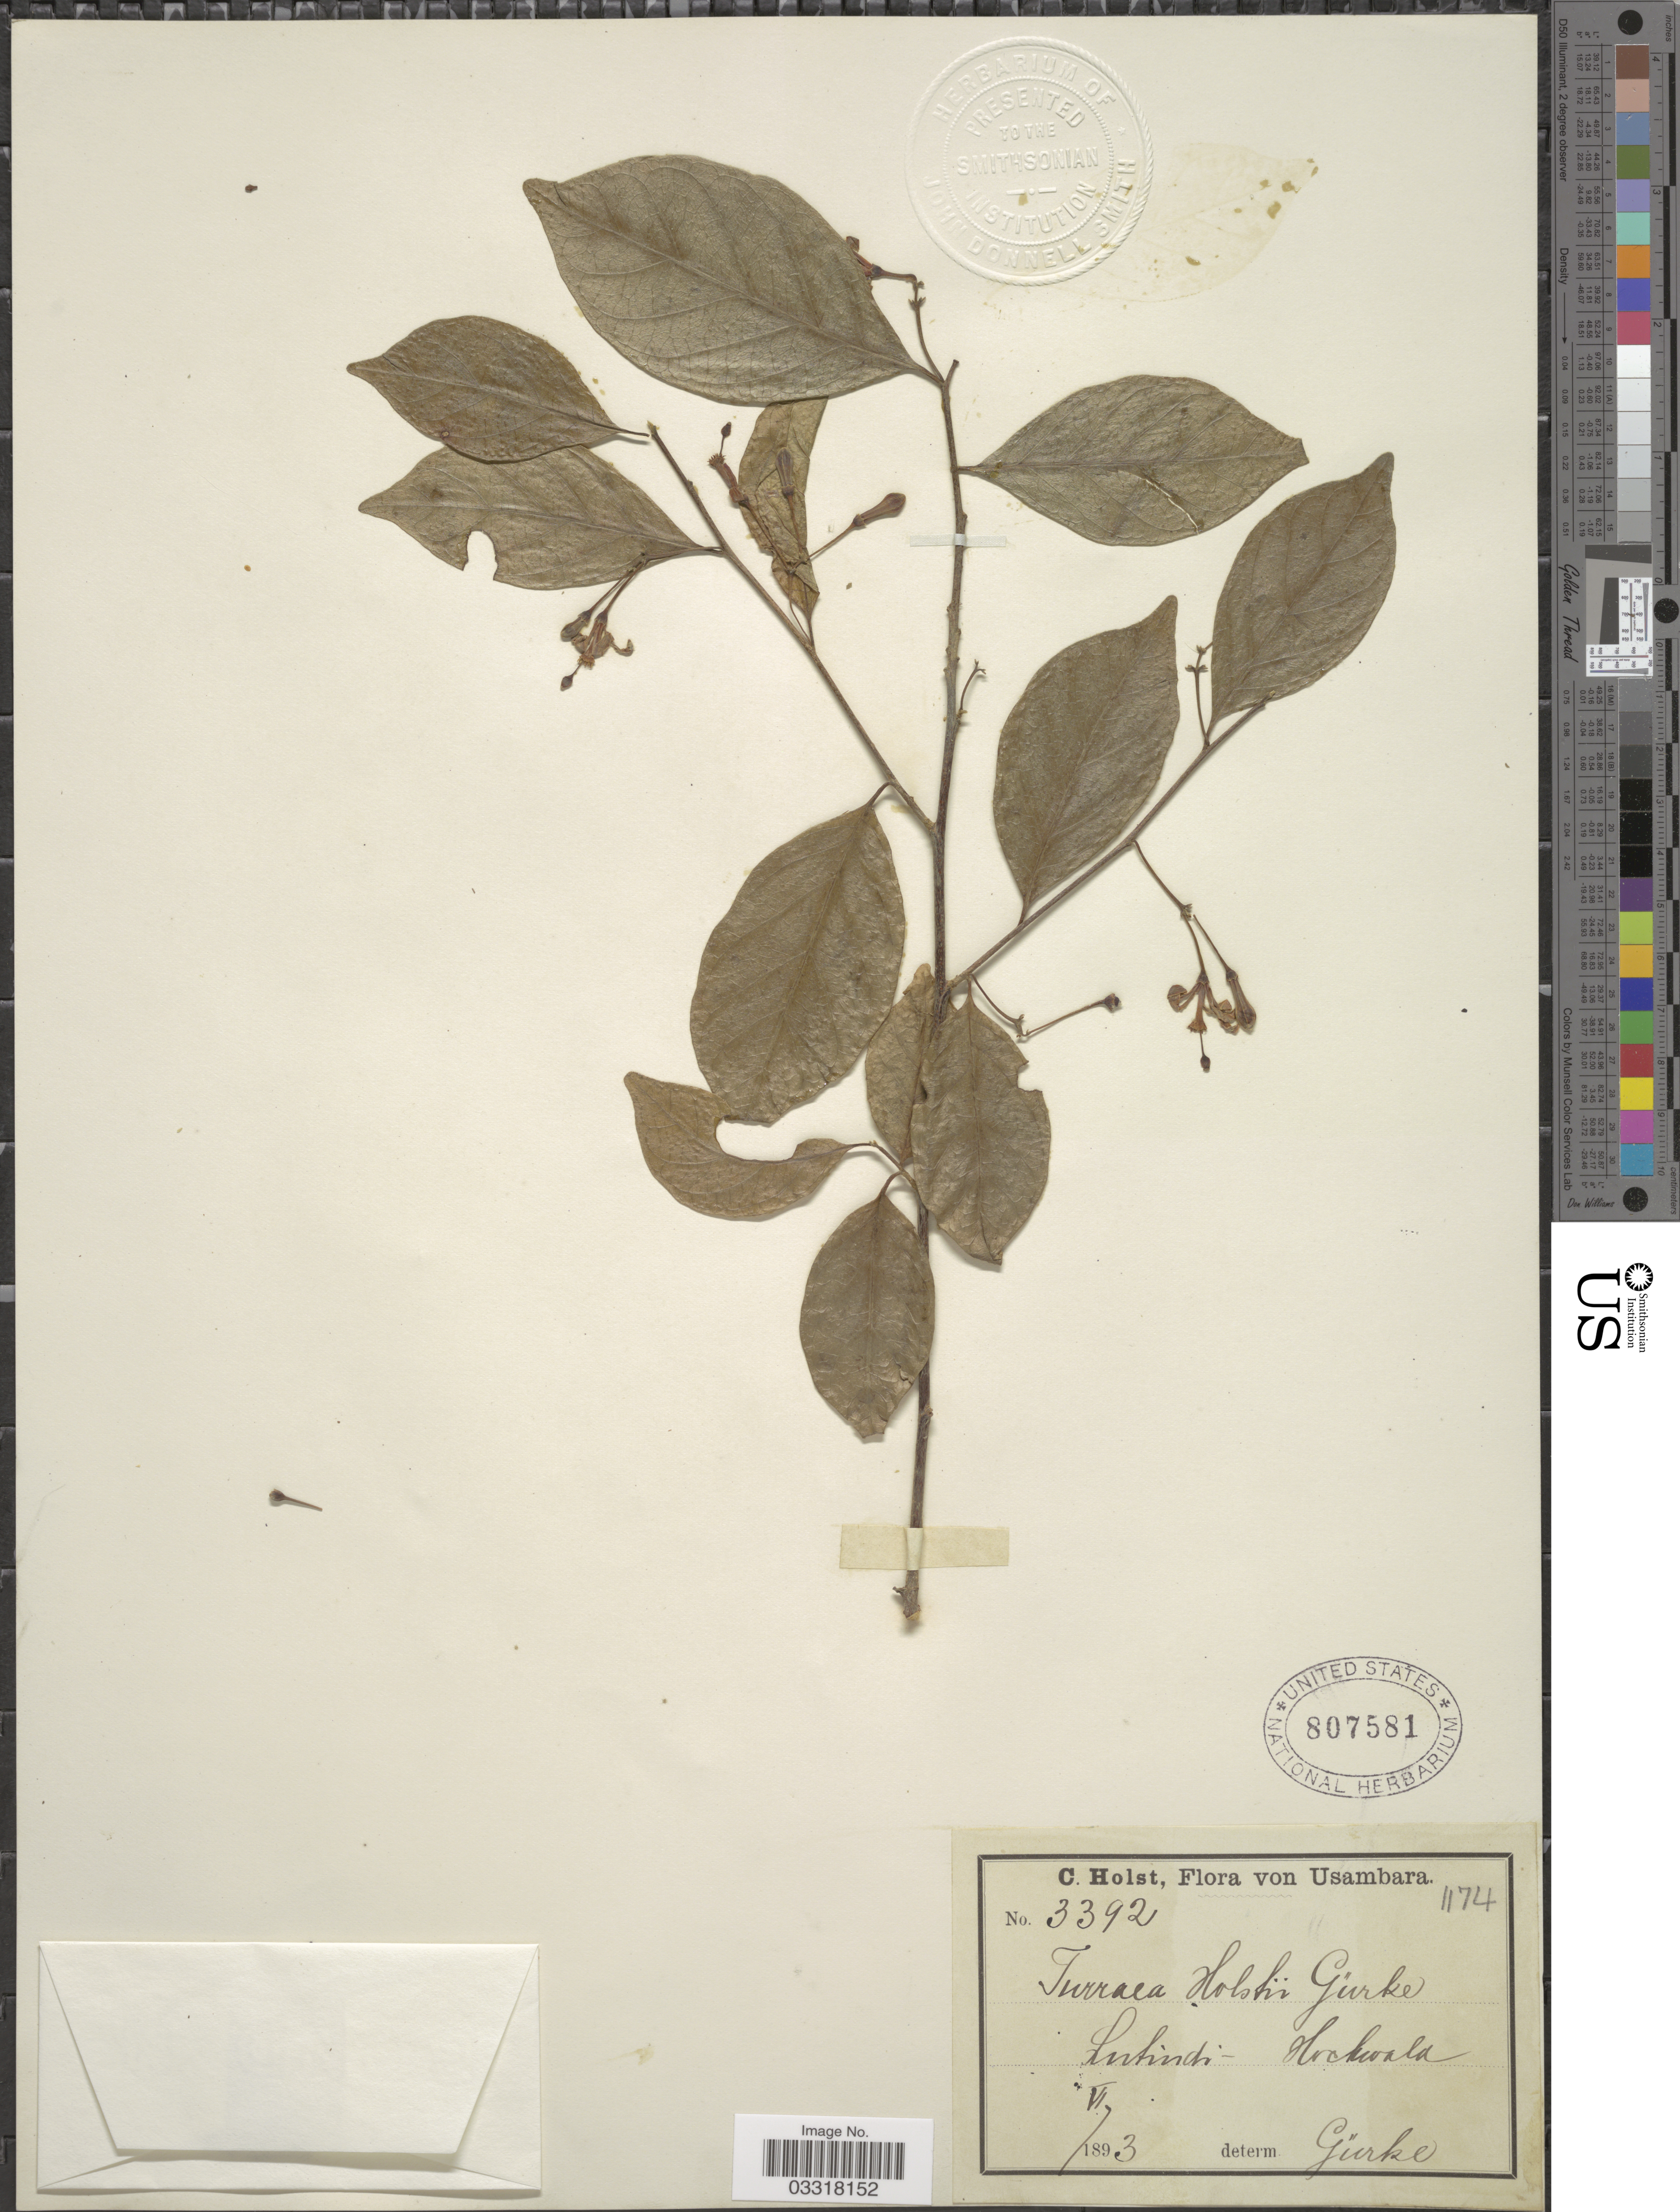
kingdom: Plantae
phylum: Tracheophyta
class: Magnoliopsida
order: Sapindales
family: Meliaceae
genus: Turraea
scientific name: Turraea holstii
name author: Gürke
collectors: C. H. Holst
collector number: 3392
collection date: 1893-06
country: Tanzania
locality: Usambara. Lutindi - Hochwald.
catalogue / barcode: US 807581